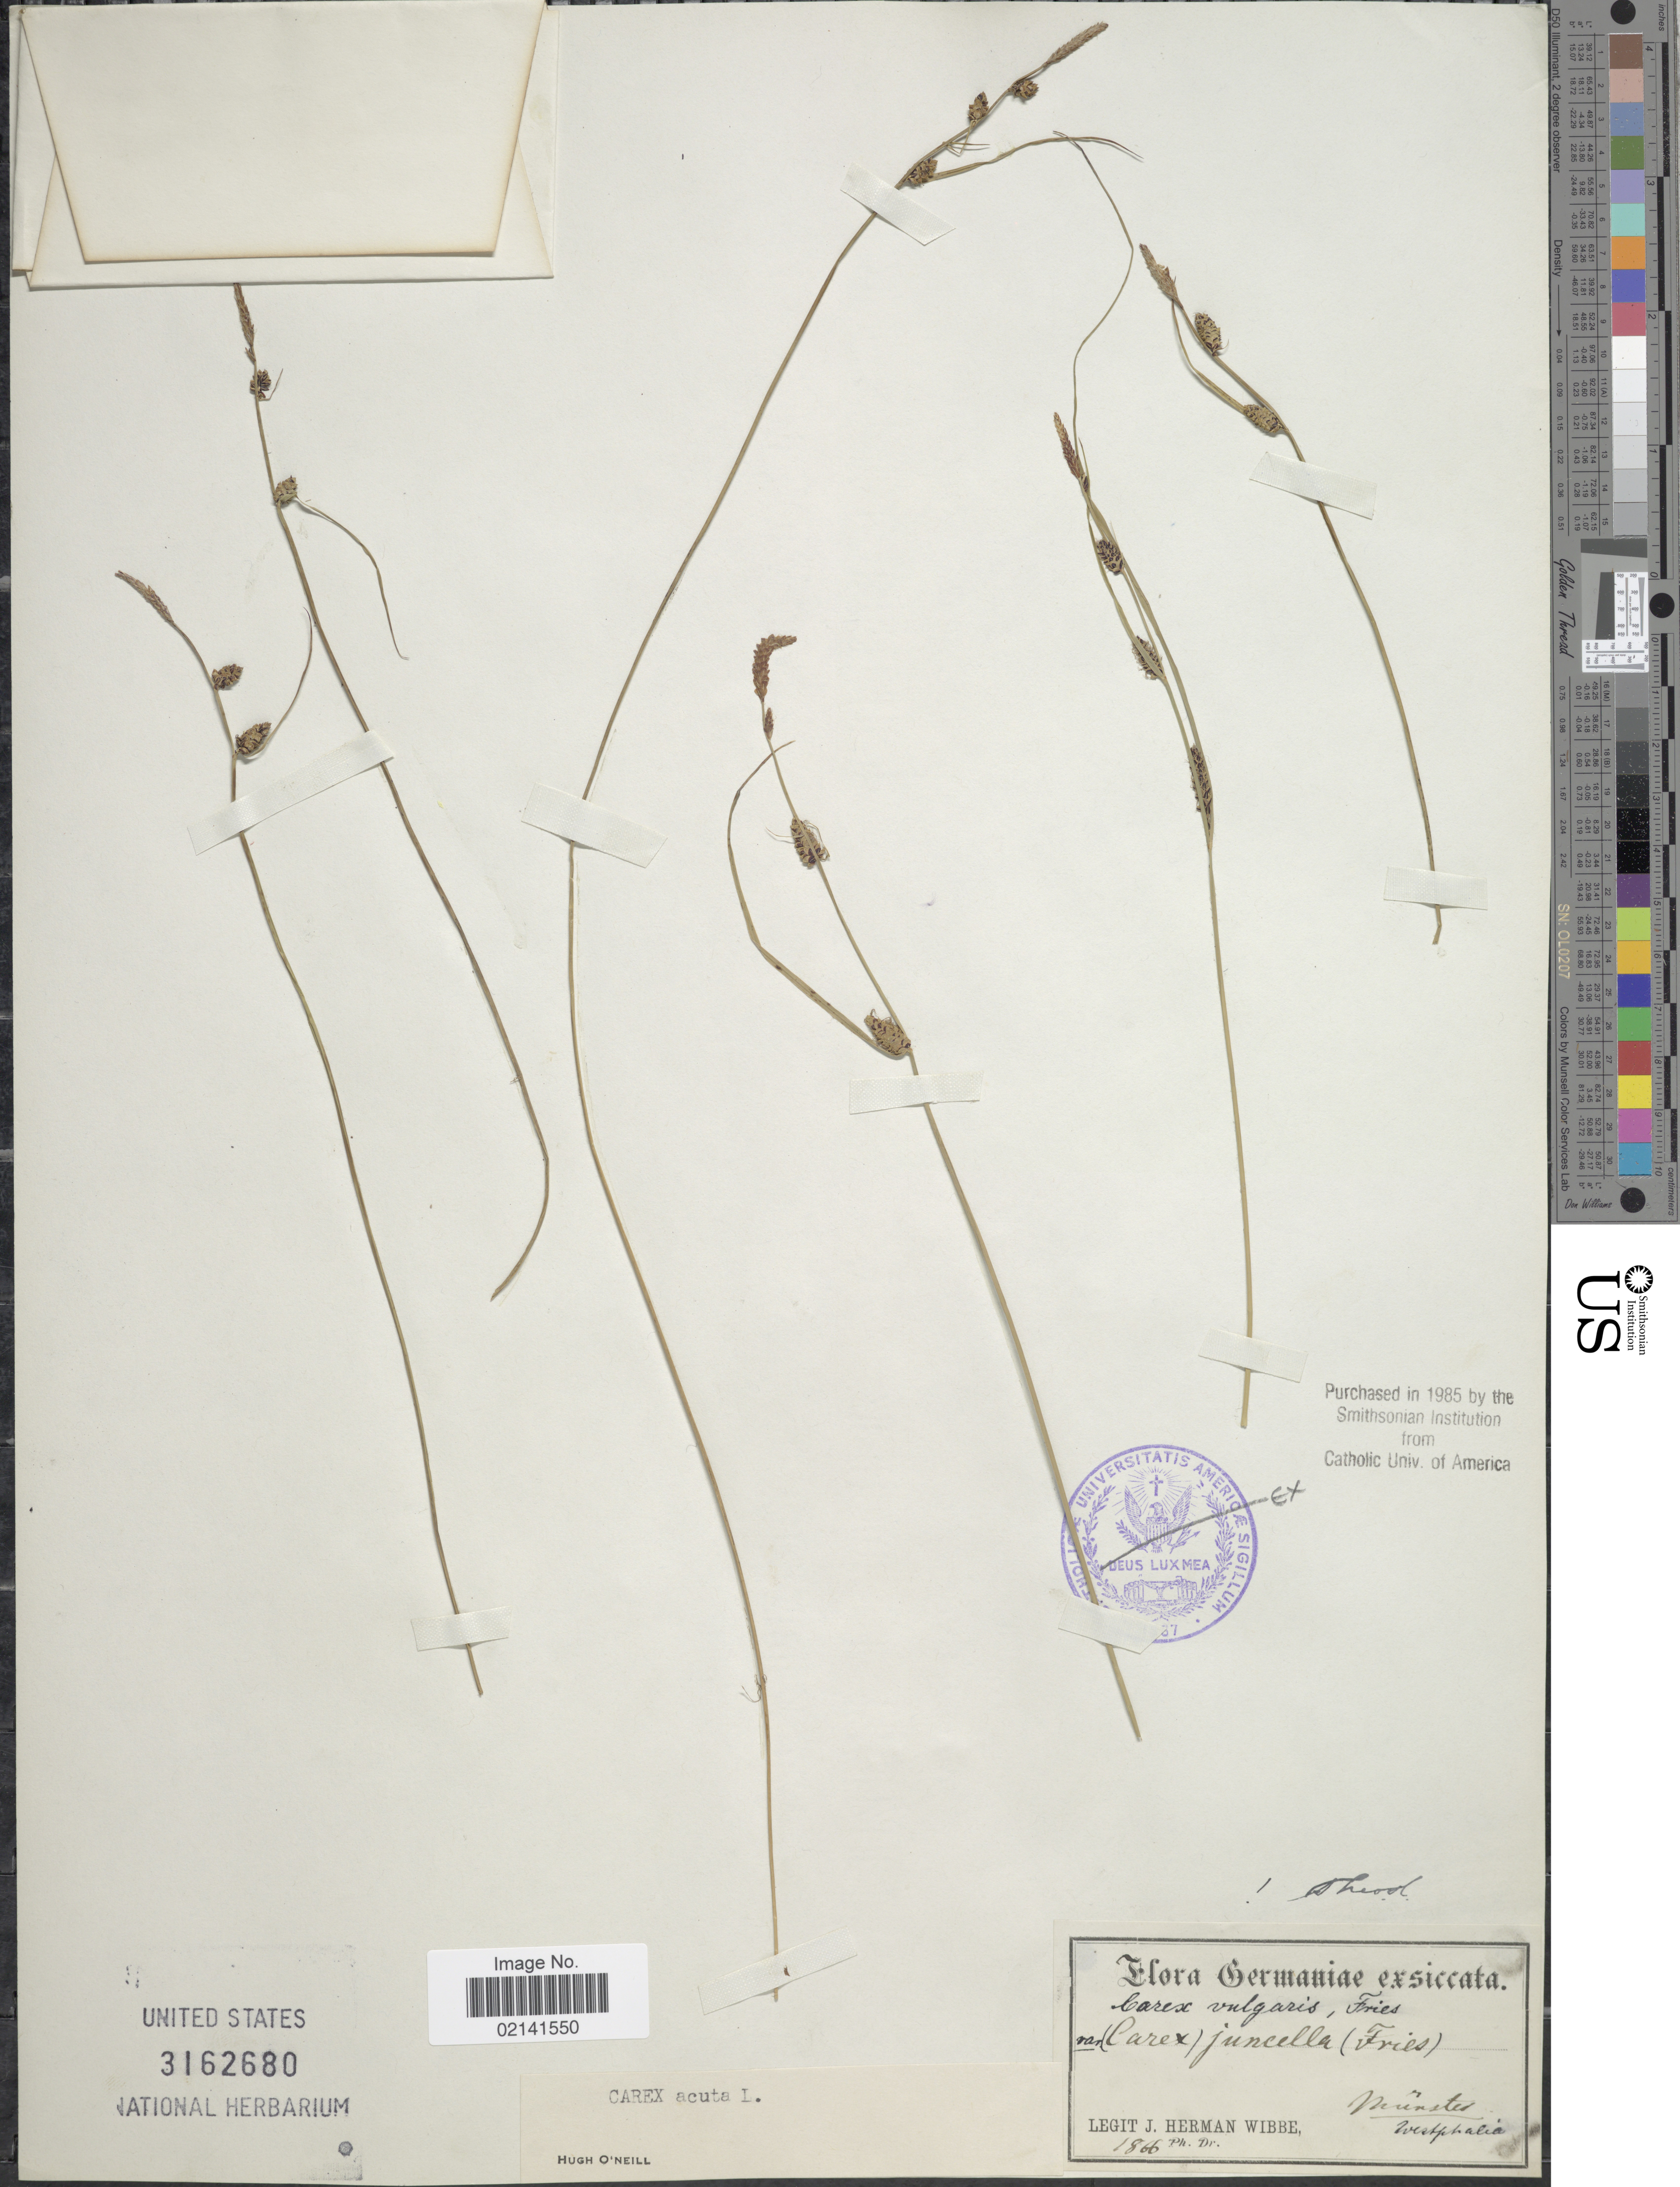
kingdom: Plantae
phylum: Tracheophyta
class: Liliopsida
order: Poales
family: Cyperaceae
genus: Carex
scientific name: Carex acuta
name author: L.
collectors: J. Wibbe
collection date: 1866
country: Germany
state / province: Nordrhein-Westfalen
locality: Münster, Westphalia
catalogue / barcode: US 3162680